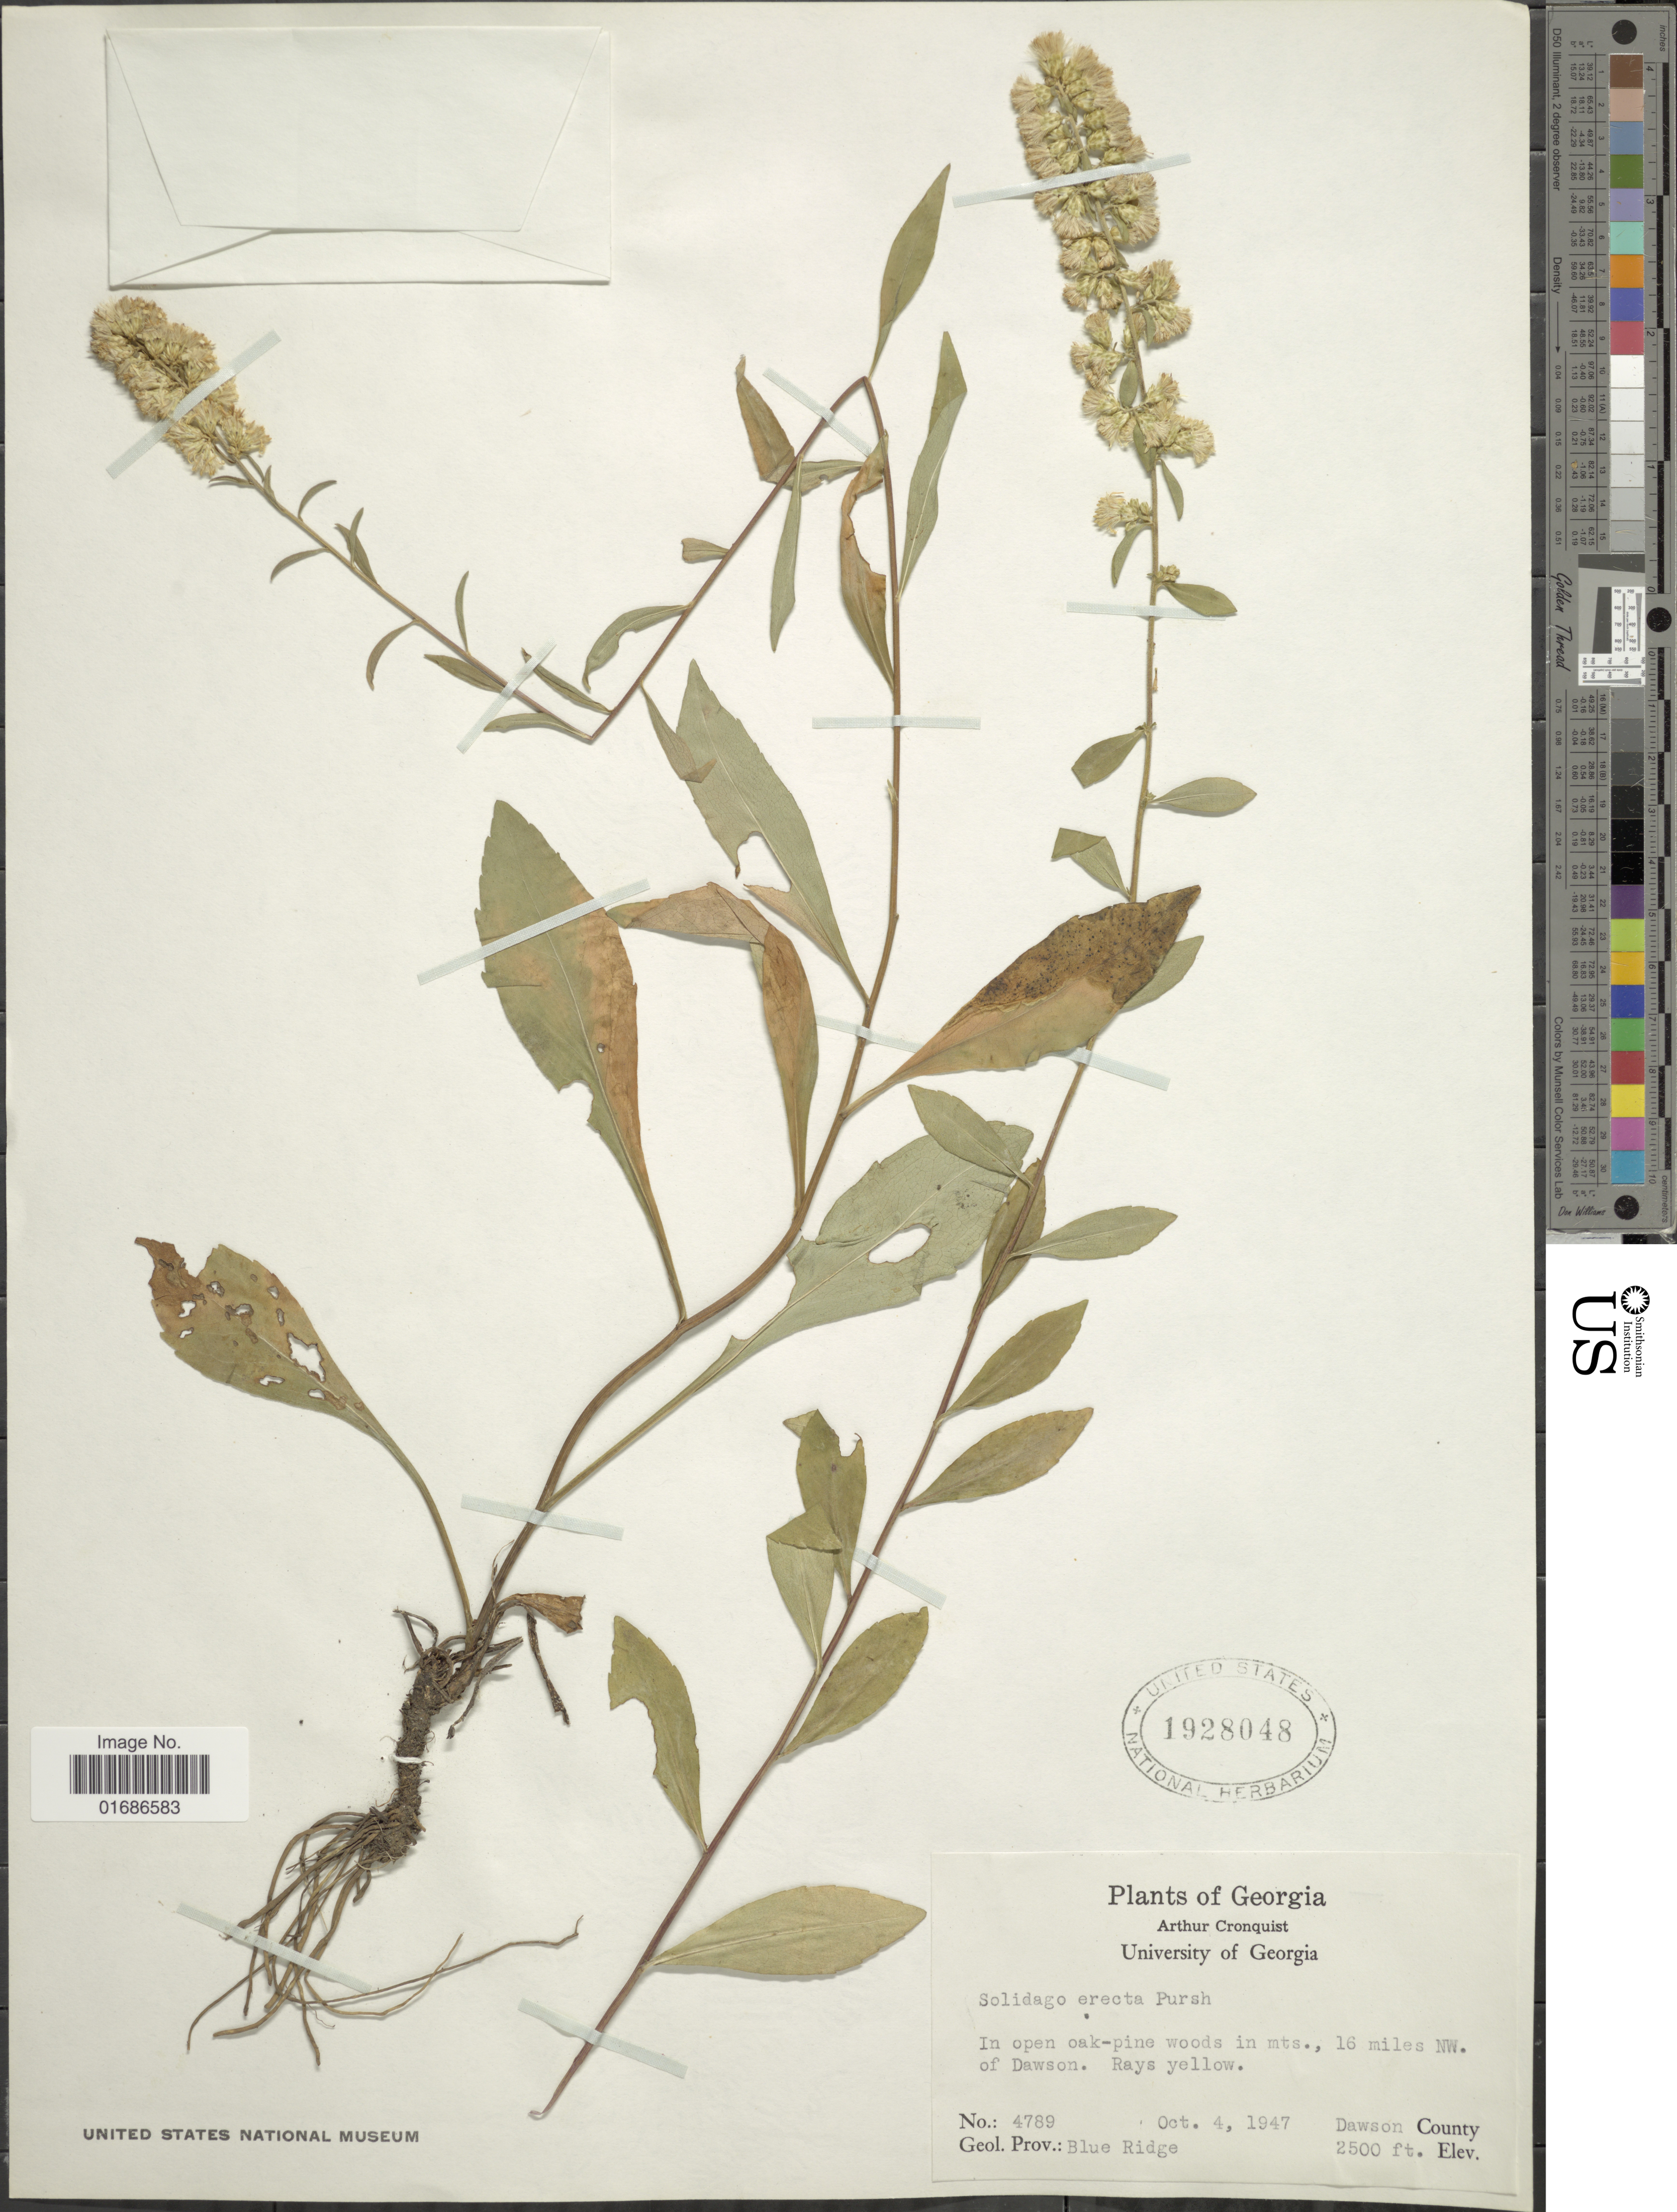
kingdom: Plantae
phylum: Tracheophyta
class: Magnoliopsida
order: Asterales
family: Asteraceae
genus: Solidago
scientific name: Solidago erecta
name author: Pursh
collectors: A. J. Cronquist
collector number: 4789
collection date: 1947-10-04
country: United States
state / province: Georgia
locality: In open oak-pine woods in mts., 16 miles NW. of Dawson. Dason County, Geol. Prov.: Blue Ridge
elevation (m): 762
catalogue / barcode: US 1928048